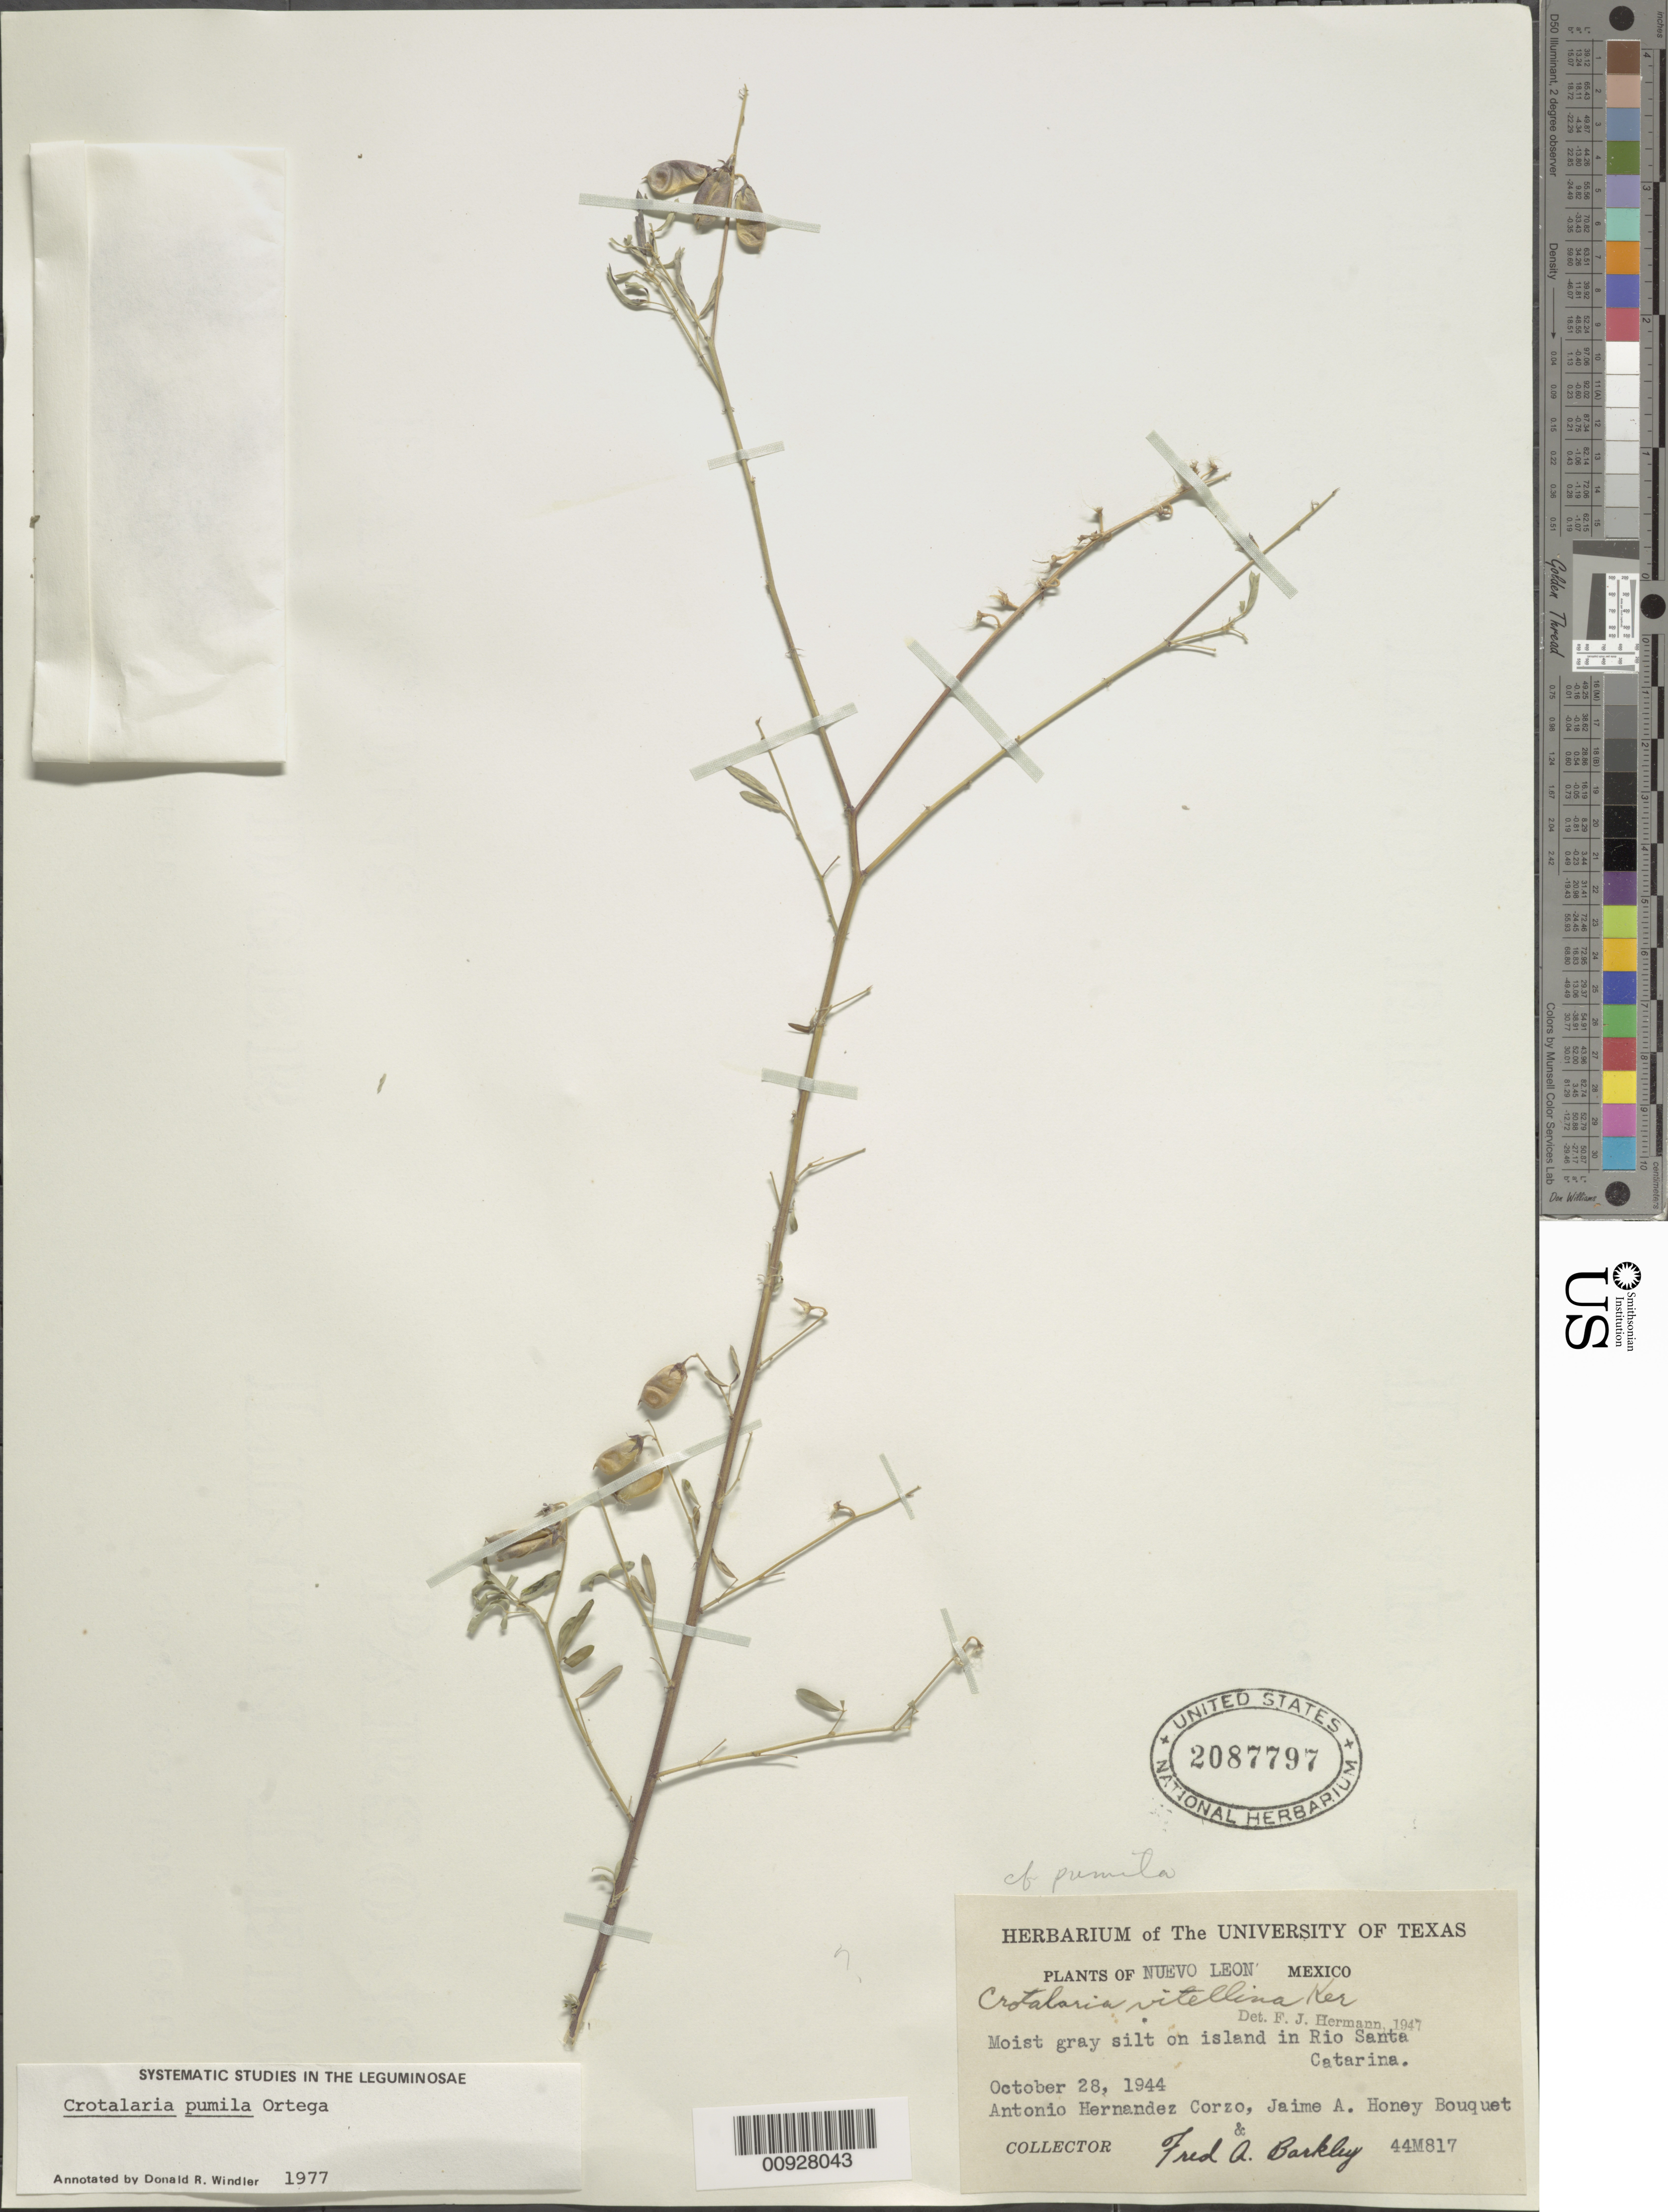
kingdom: Plantae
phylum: Tracheophyta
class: Magnoliopsida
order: Fabales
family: Fabaceae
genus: Crotalaria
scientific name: Crotalaria pumila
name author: Ortega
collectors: A. Hernandez-Corzo, Honey Bouquet, J. A. & F. A. Barkley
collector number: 44M817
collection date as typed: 28 Oct 1944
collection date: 1944-10-28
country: Mexico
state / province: Nuevo León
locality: Island in Río Santa Catarina.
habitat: Moist gray silt.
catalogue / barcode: US 2087797